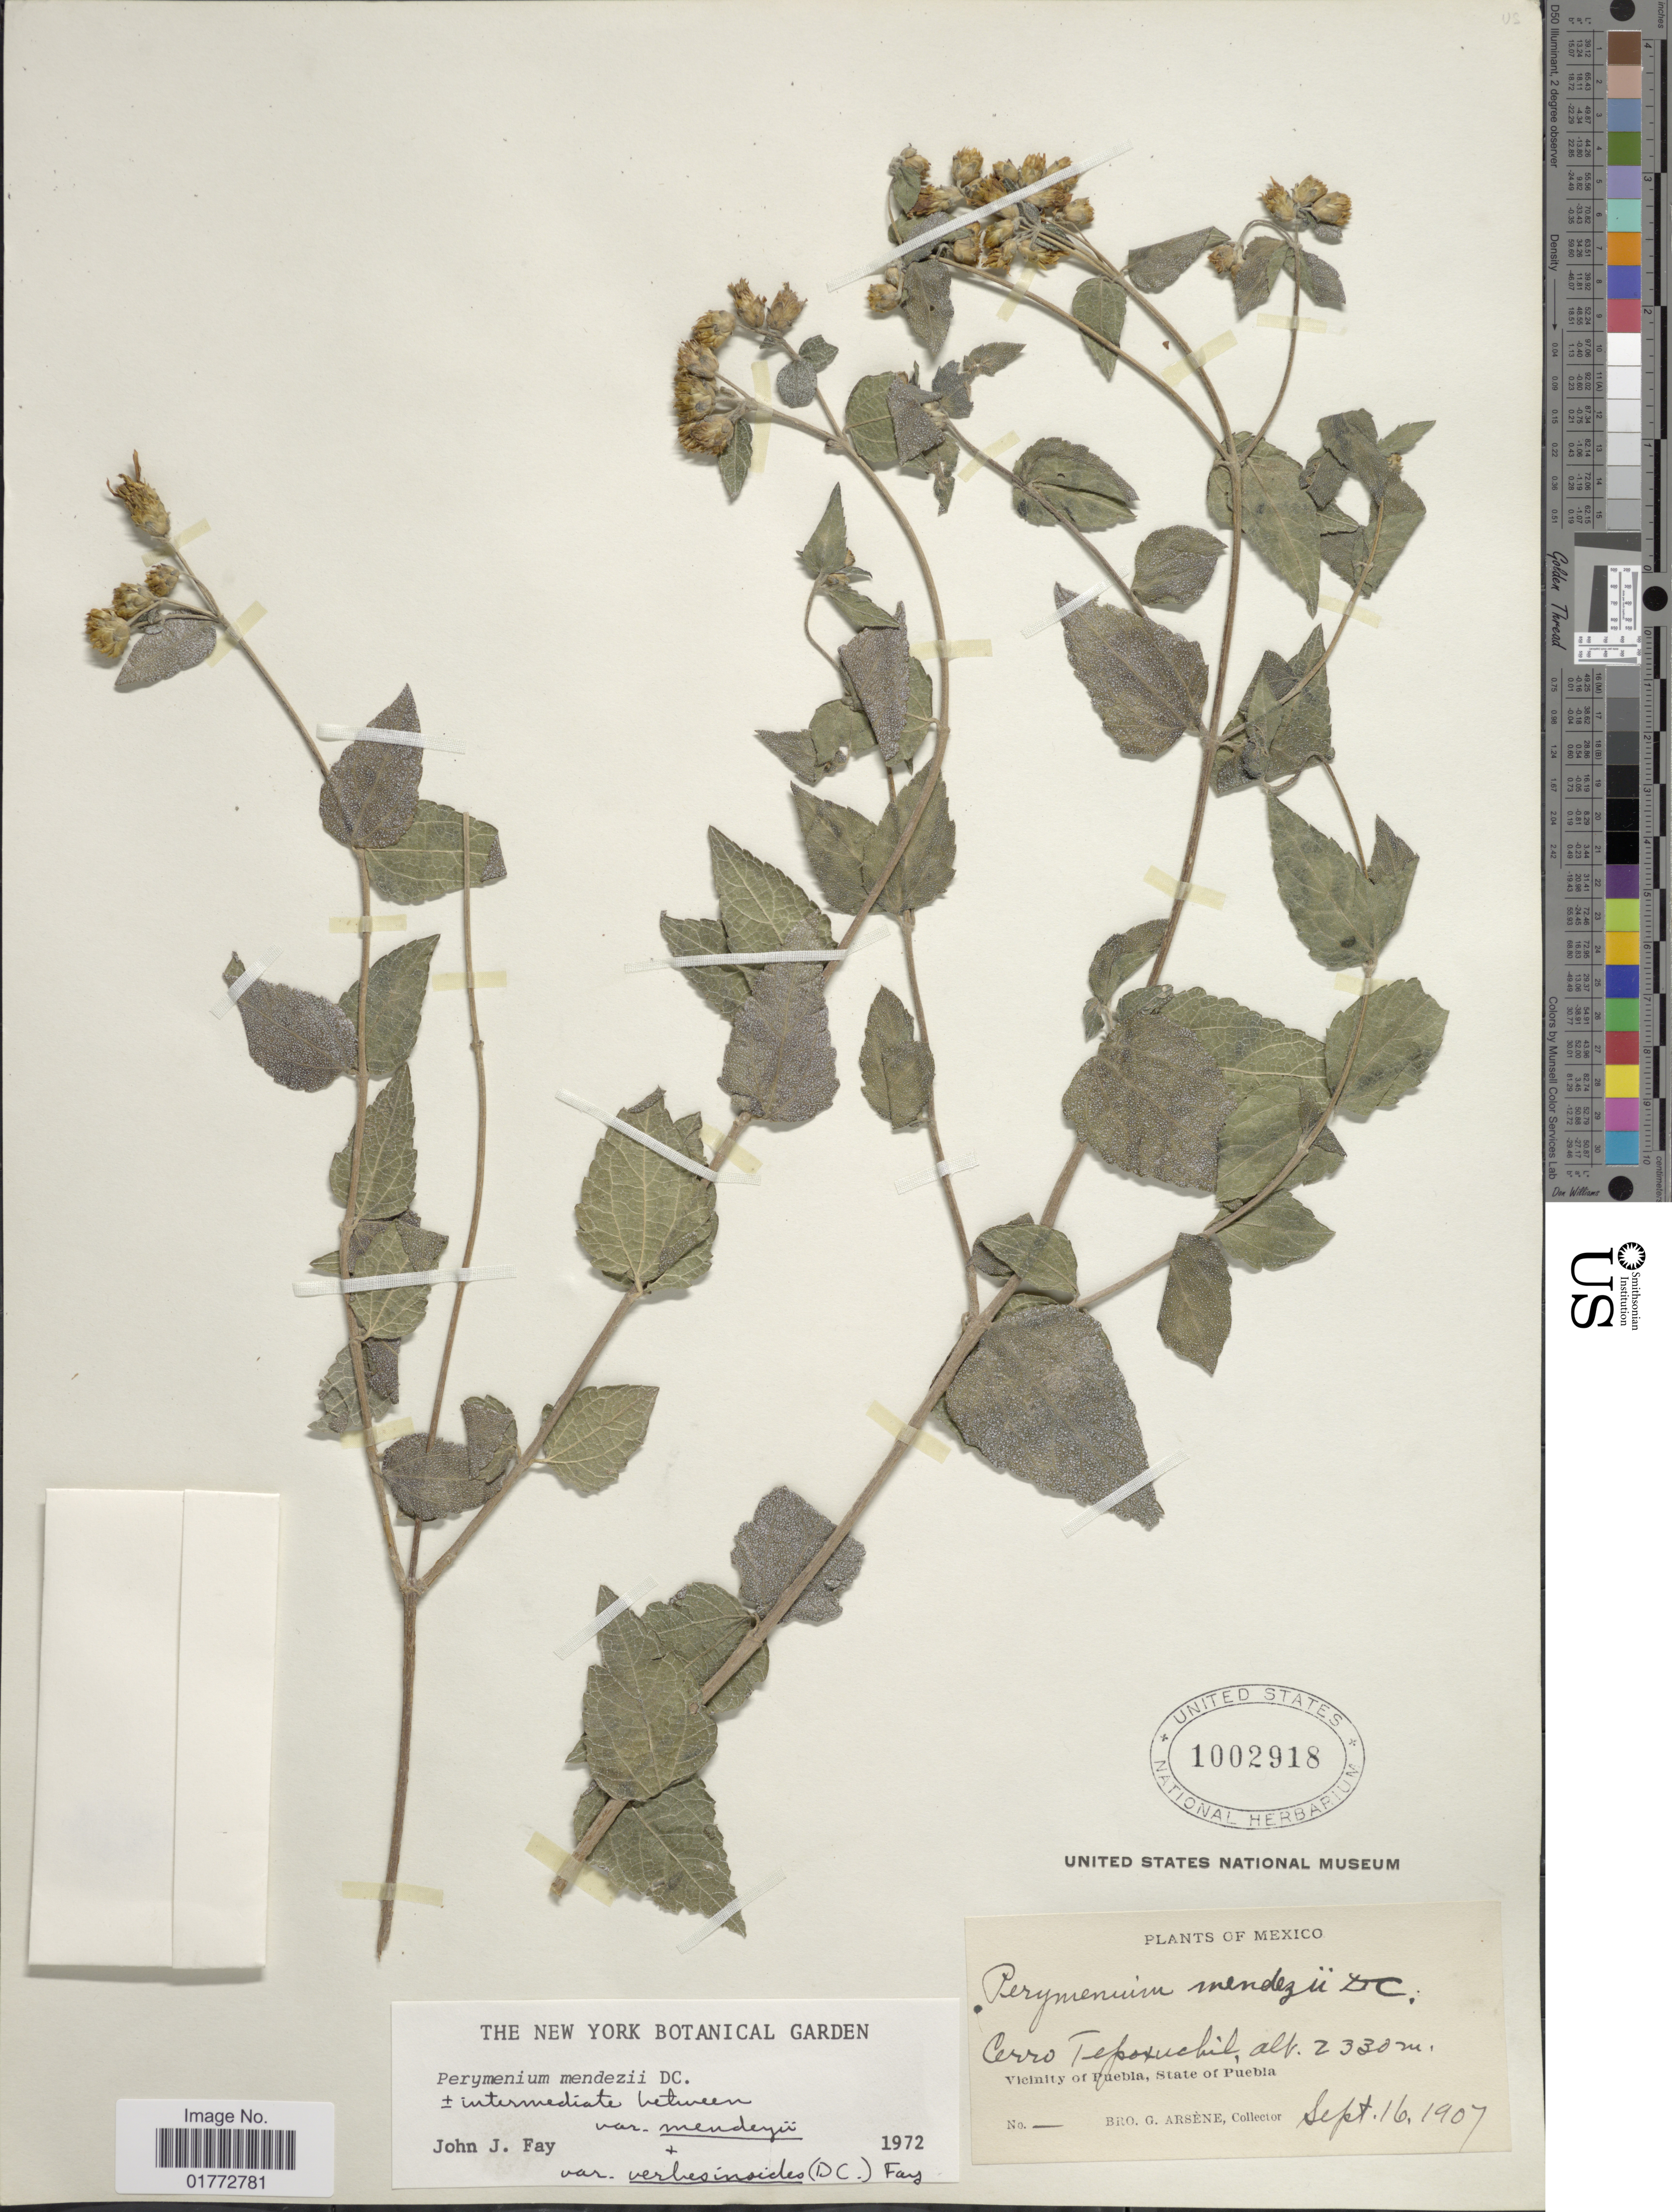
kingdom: Plantae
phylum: Tracheophyta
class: Magnoliopsida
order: Asterales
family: Asteraceae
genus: Perymenium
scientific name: Perymenium mendezii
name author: DC.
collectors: Bro. G. Arsène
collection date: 1907-09-16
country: Mexico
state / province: Puebla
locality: Cerro Tepozúchitl, Vicinity of Puebla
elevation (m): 2330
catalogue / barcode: US 1002918